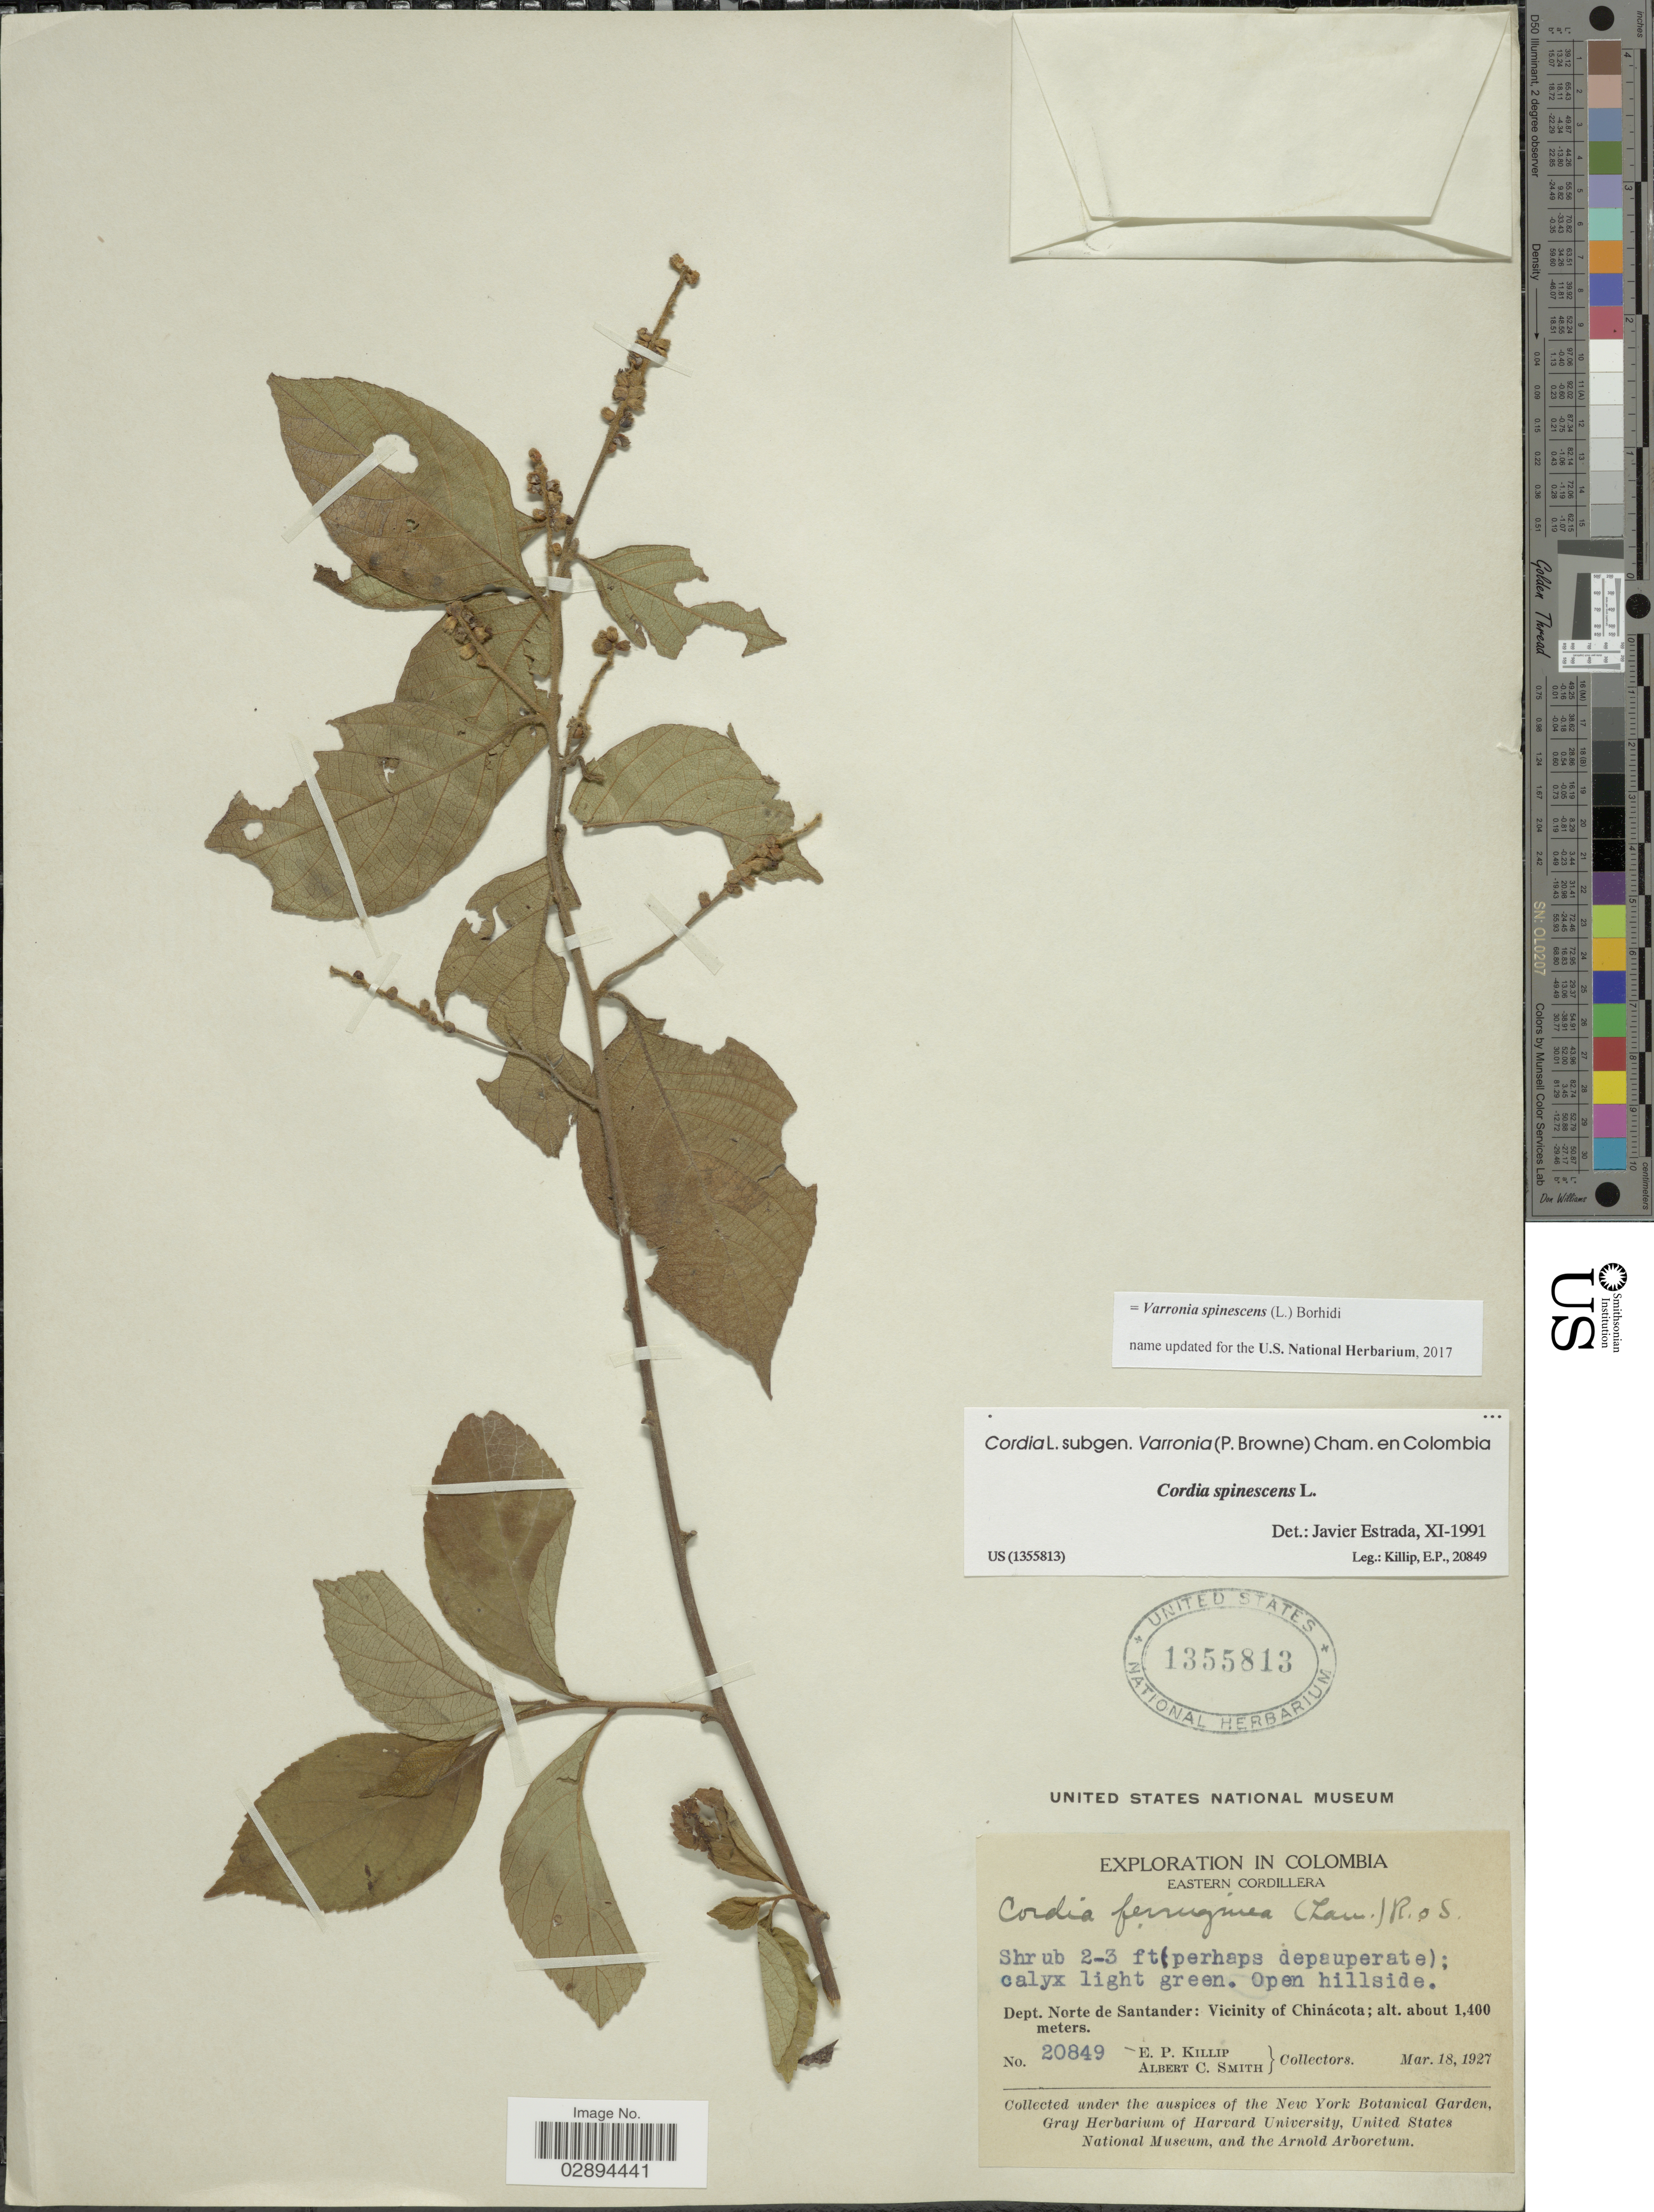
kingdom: Plantae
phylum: Tracheophyta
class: Magnoliopsida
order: Boraginales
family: Cordiaceae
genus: Varronia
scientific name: Varronia spinescens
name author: (L.) Borhidi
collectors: E. P. Killip & A. C. Smith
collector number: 20849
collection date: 1927-03-18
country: Colombia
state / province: Norte de Santander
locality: Eastern Cordillera. Dept. Norte de Santander: Vicinity of Chinácota.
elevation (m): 1400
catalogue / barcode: US 1355813